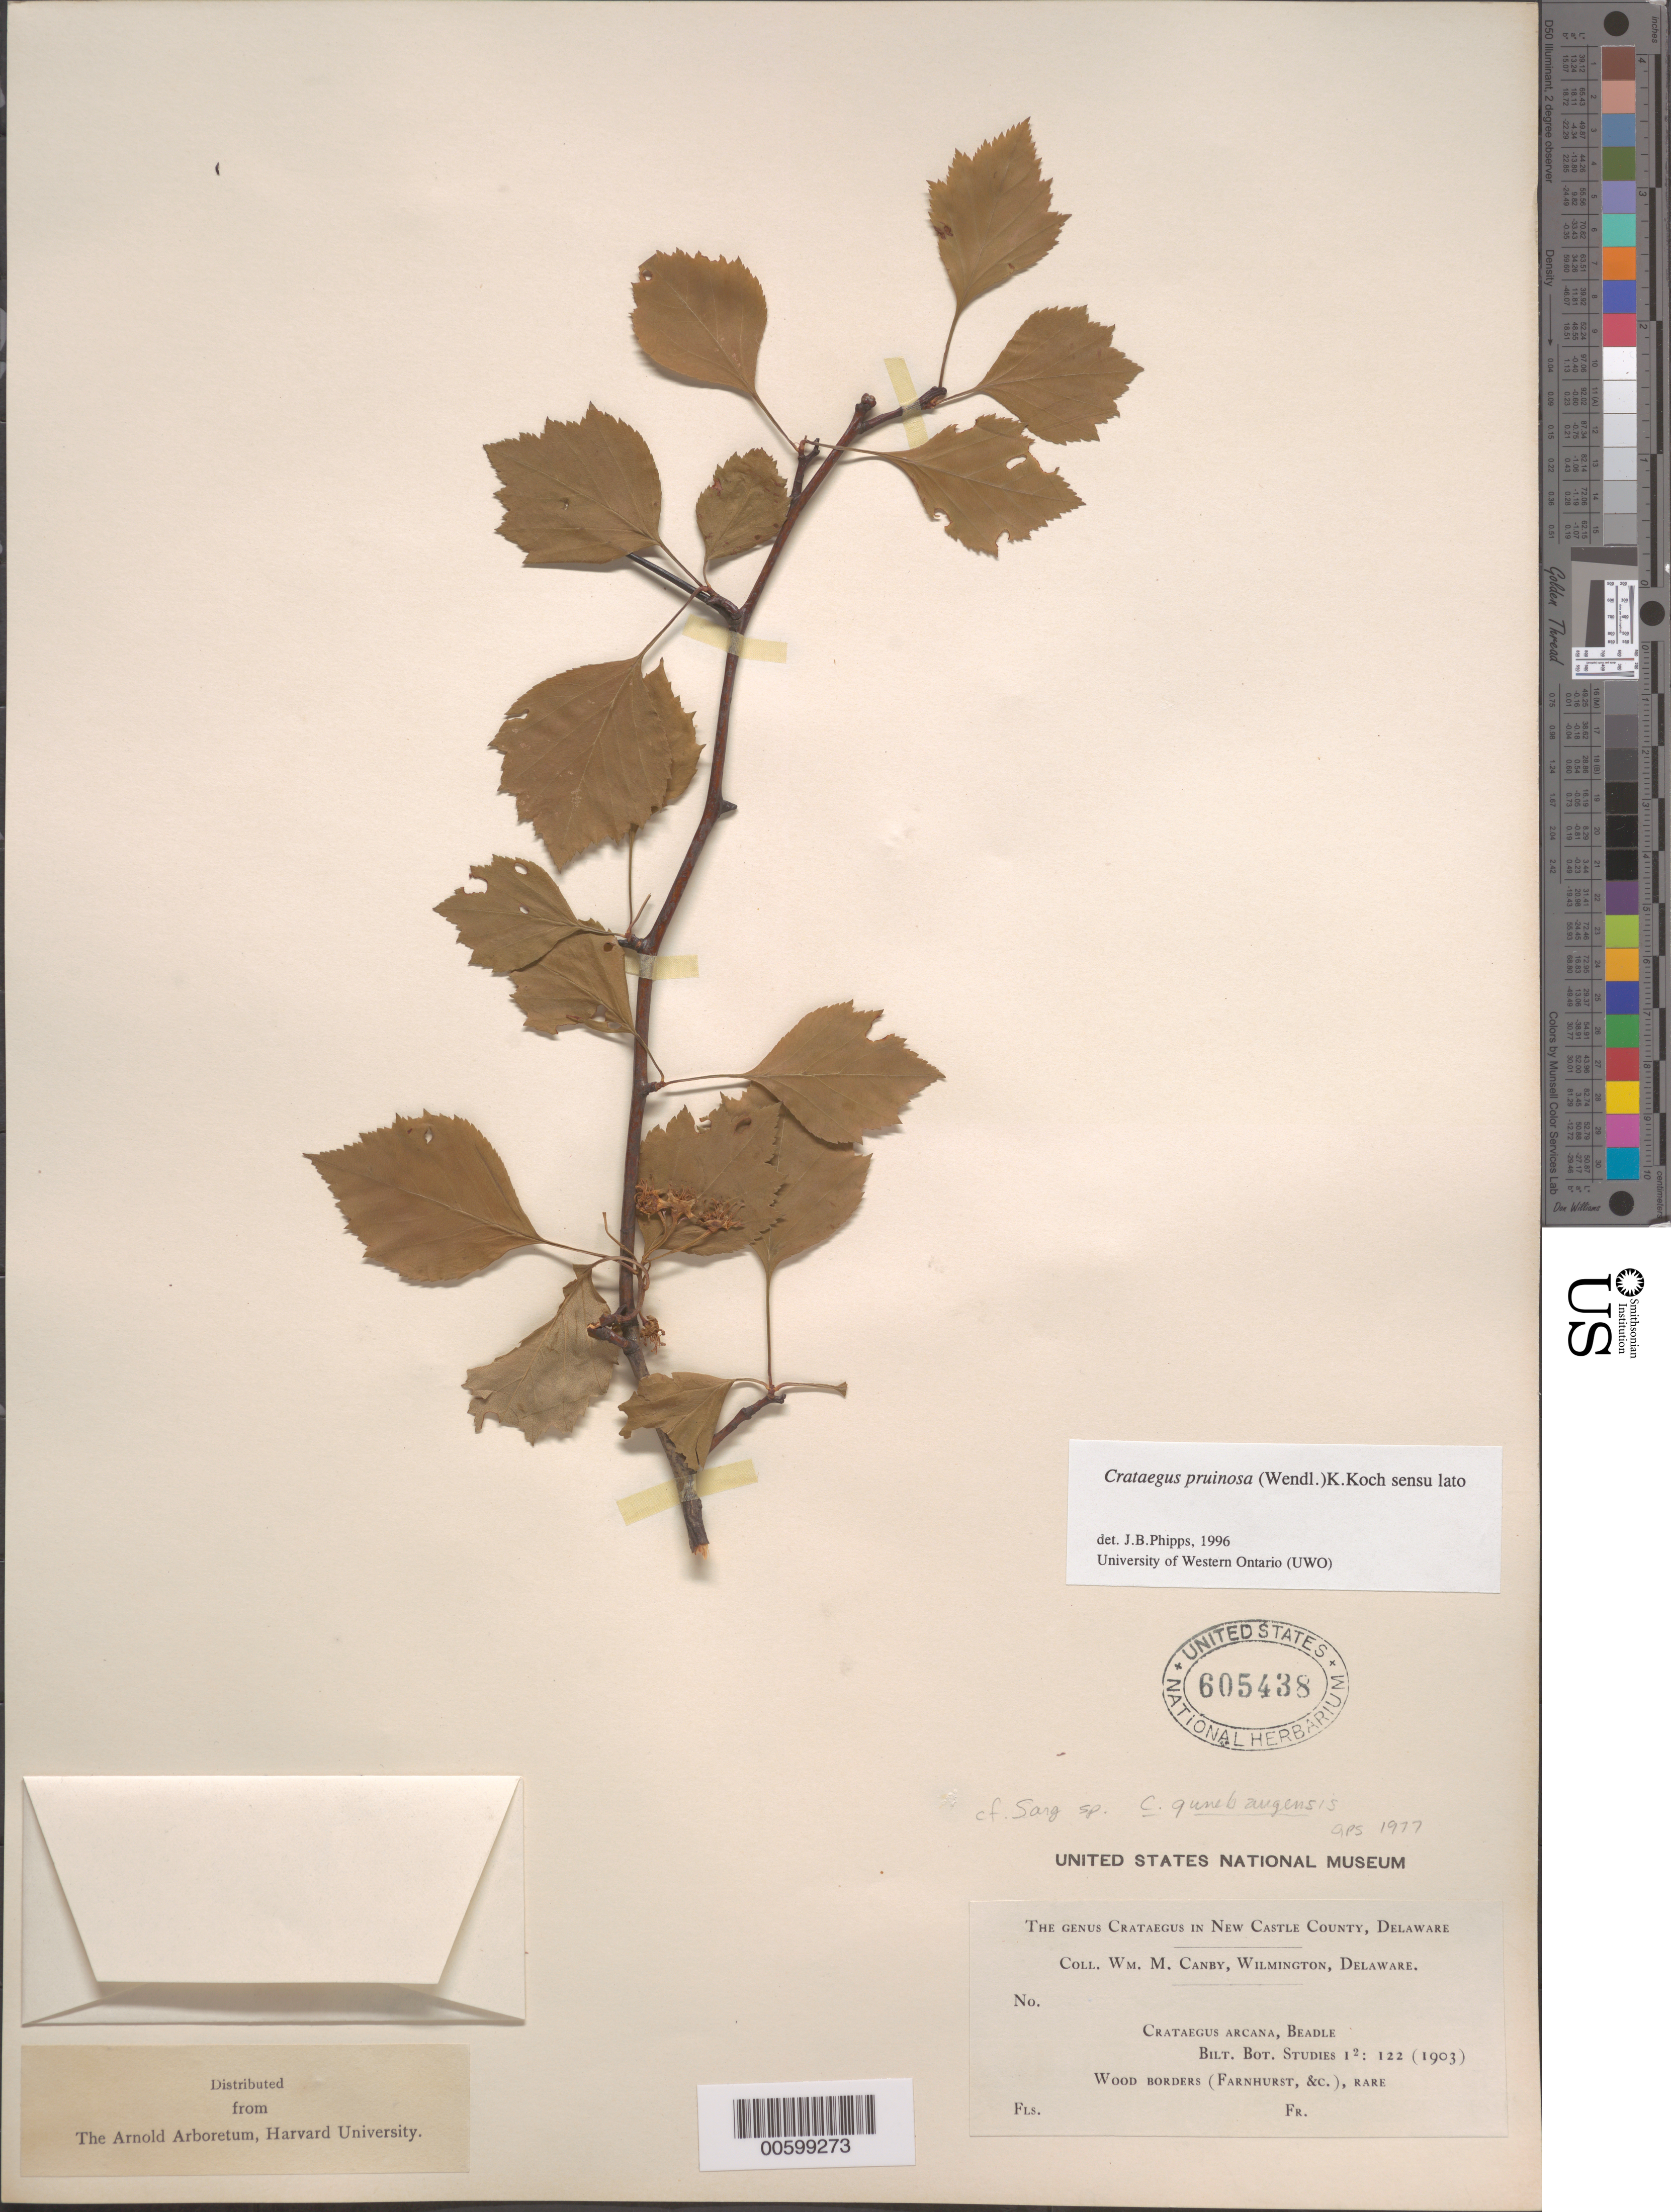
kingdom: Plantae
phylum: Tracheophyta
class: Magnoliopsida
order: Rosales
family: Rosaceae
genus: Crataegus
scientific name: Crataegus pruinosa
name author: (H.L. Wendl.) K. Koch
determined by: Phipps, James B., (UWO), University of Western Ontario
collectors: W. M. Canby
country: United States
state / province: Delaware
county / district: New Castle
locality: Farnhurst & C.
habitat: Wood borders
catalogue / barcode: US 605438